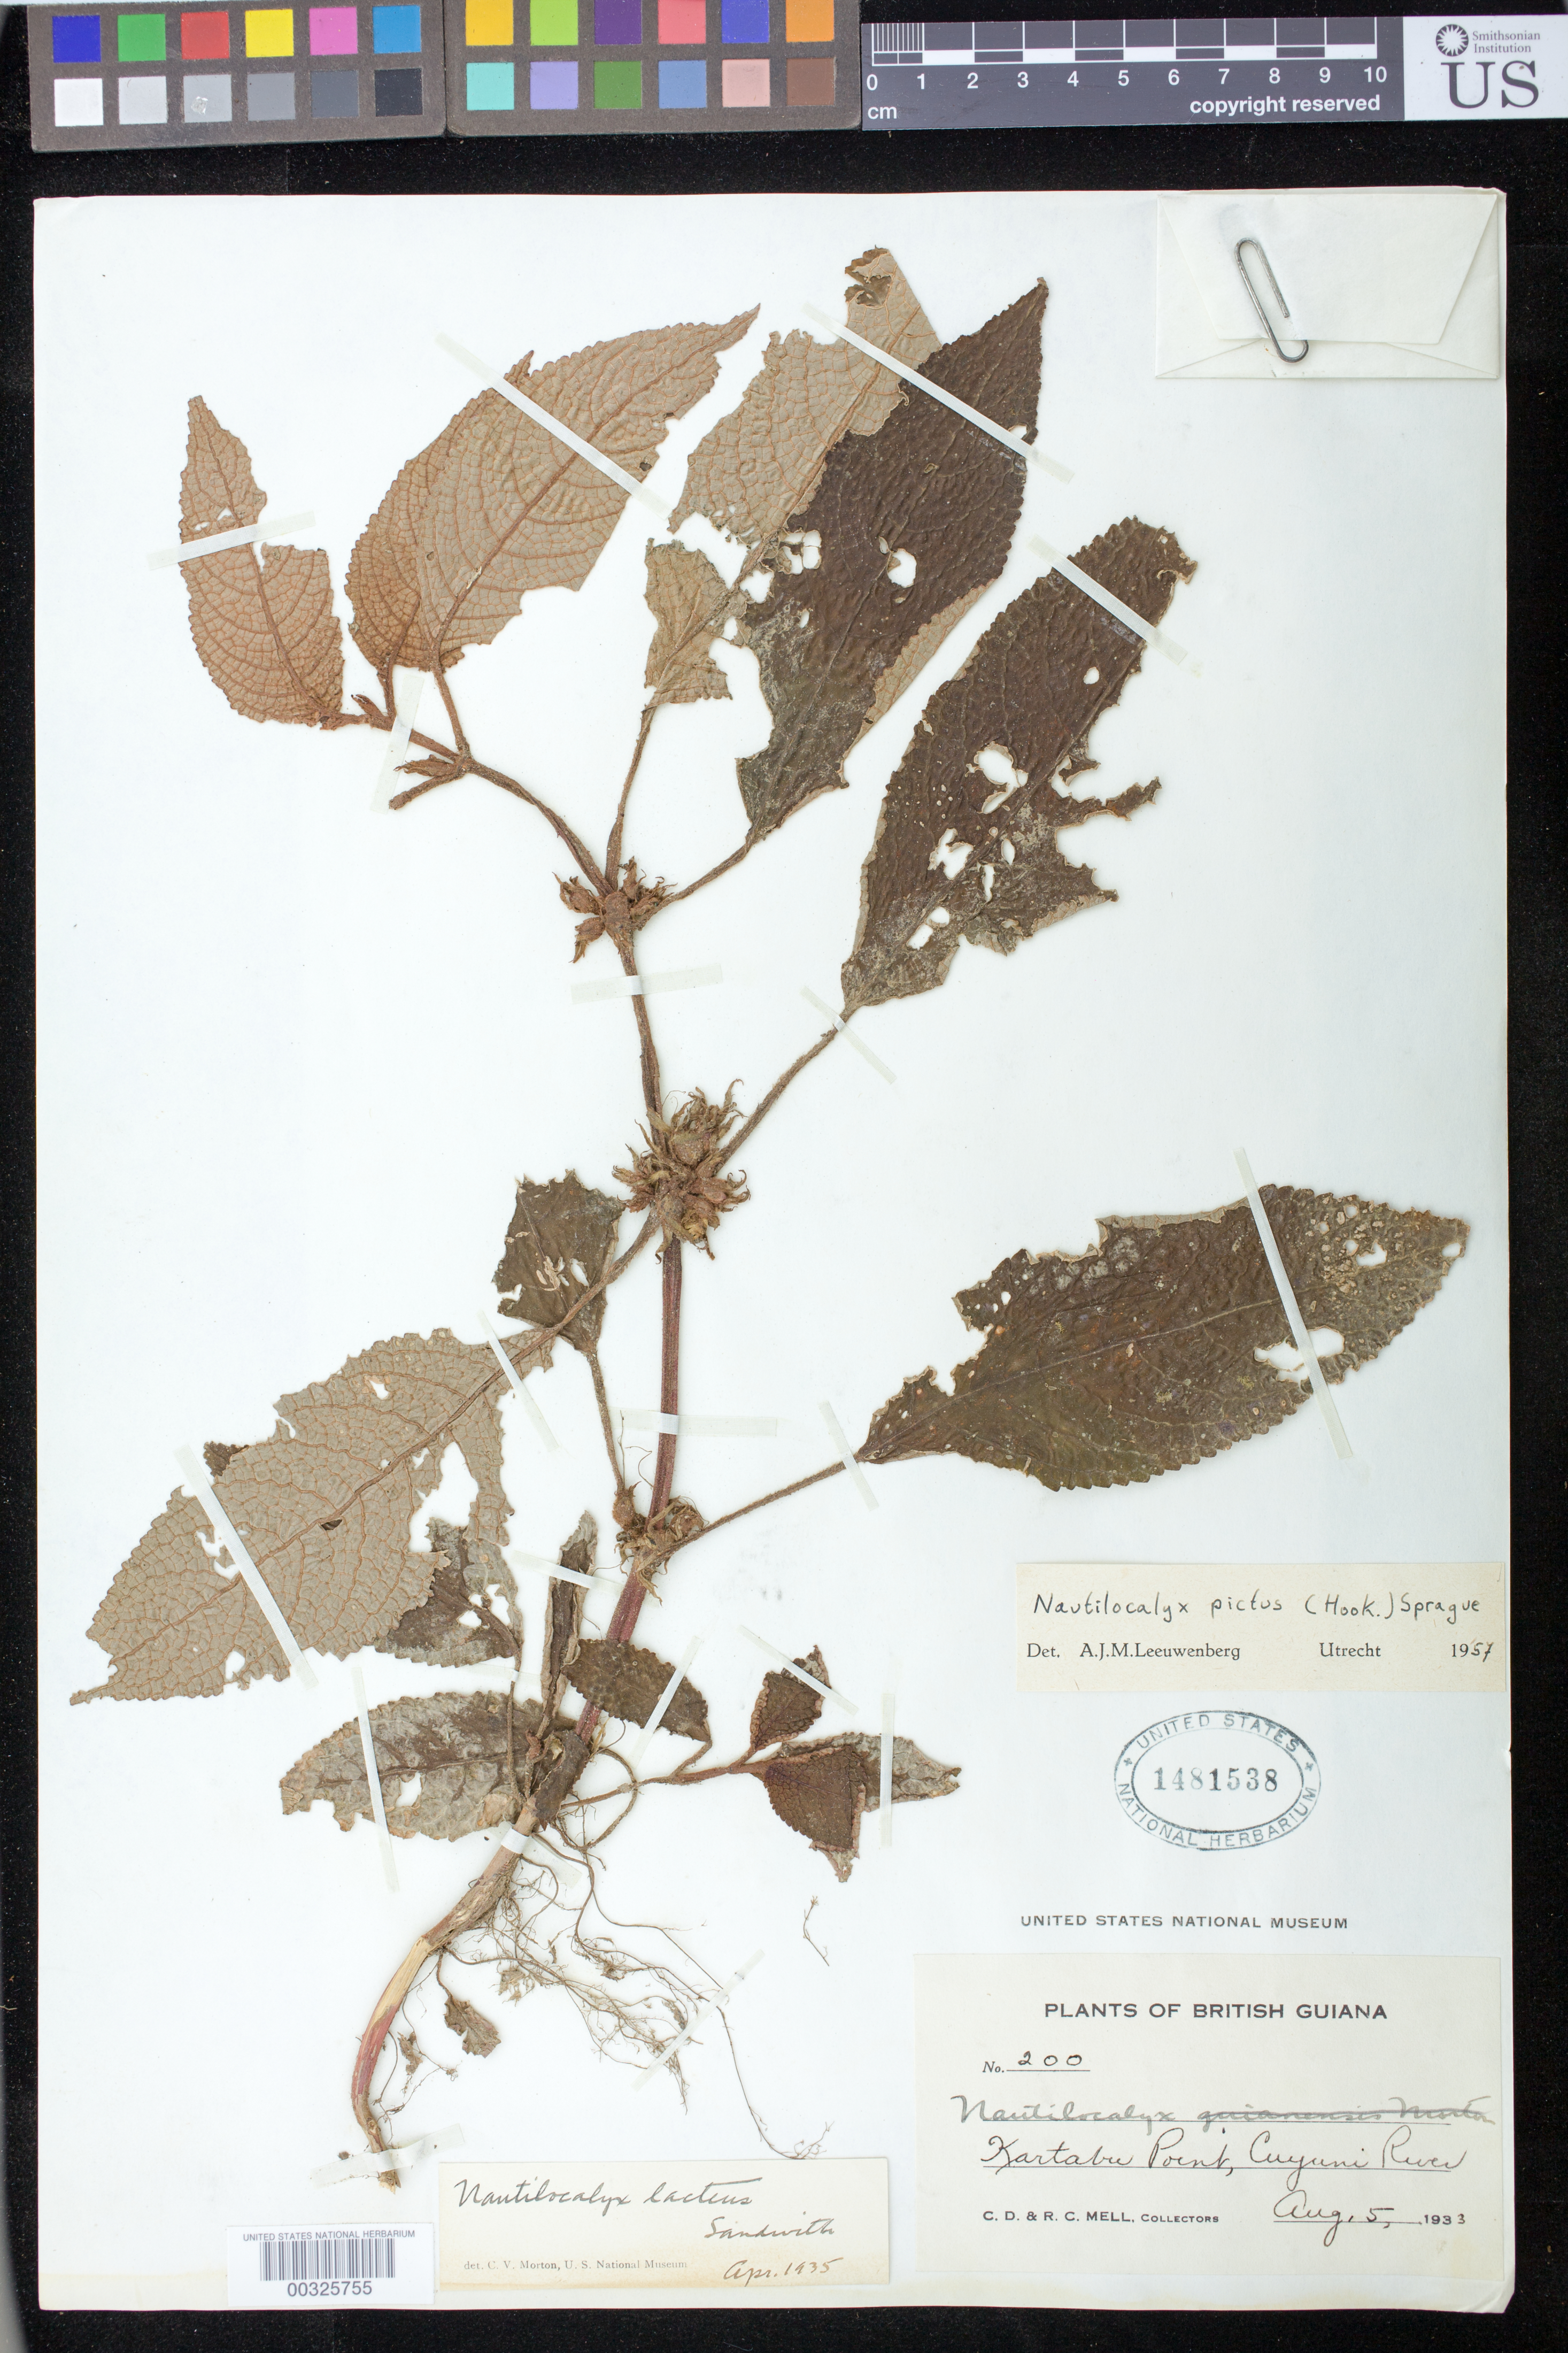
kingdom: Plantae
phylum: Tracheophyta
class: Magnoliopsida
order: Lamiales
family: Gesneriaceae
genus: Nautilocalyx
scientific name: Nautilocalyx pictus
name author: (Hook.) Sprague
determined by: Skog, Laurence E.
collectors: C. D. Mell & R. Mell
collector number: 200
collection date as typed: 05 Aug 1933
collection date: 1933-08-05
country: Guyana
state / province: Cuyuni-Mazaruni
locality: Kartabu Point, Cuyuni River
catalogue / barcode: US 1481538